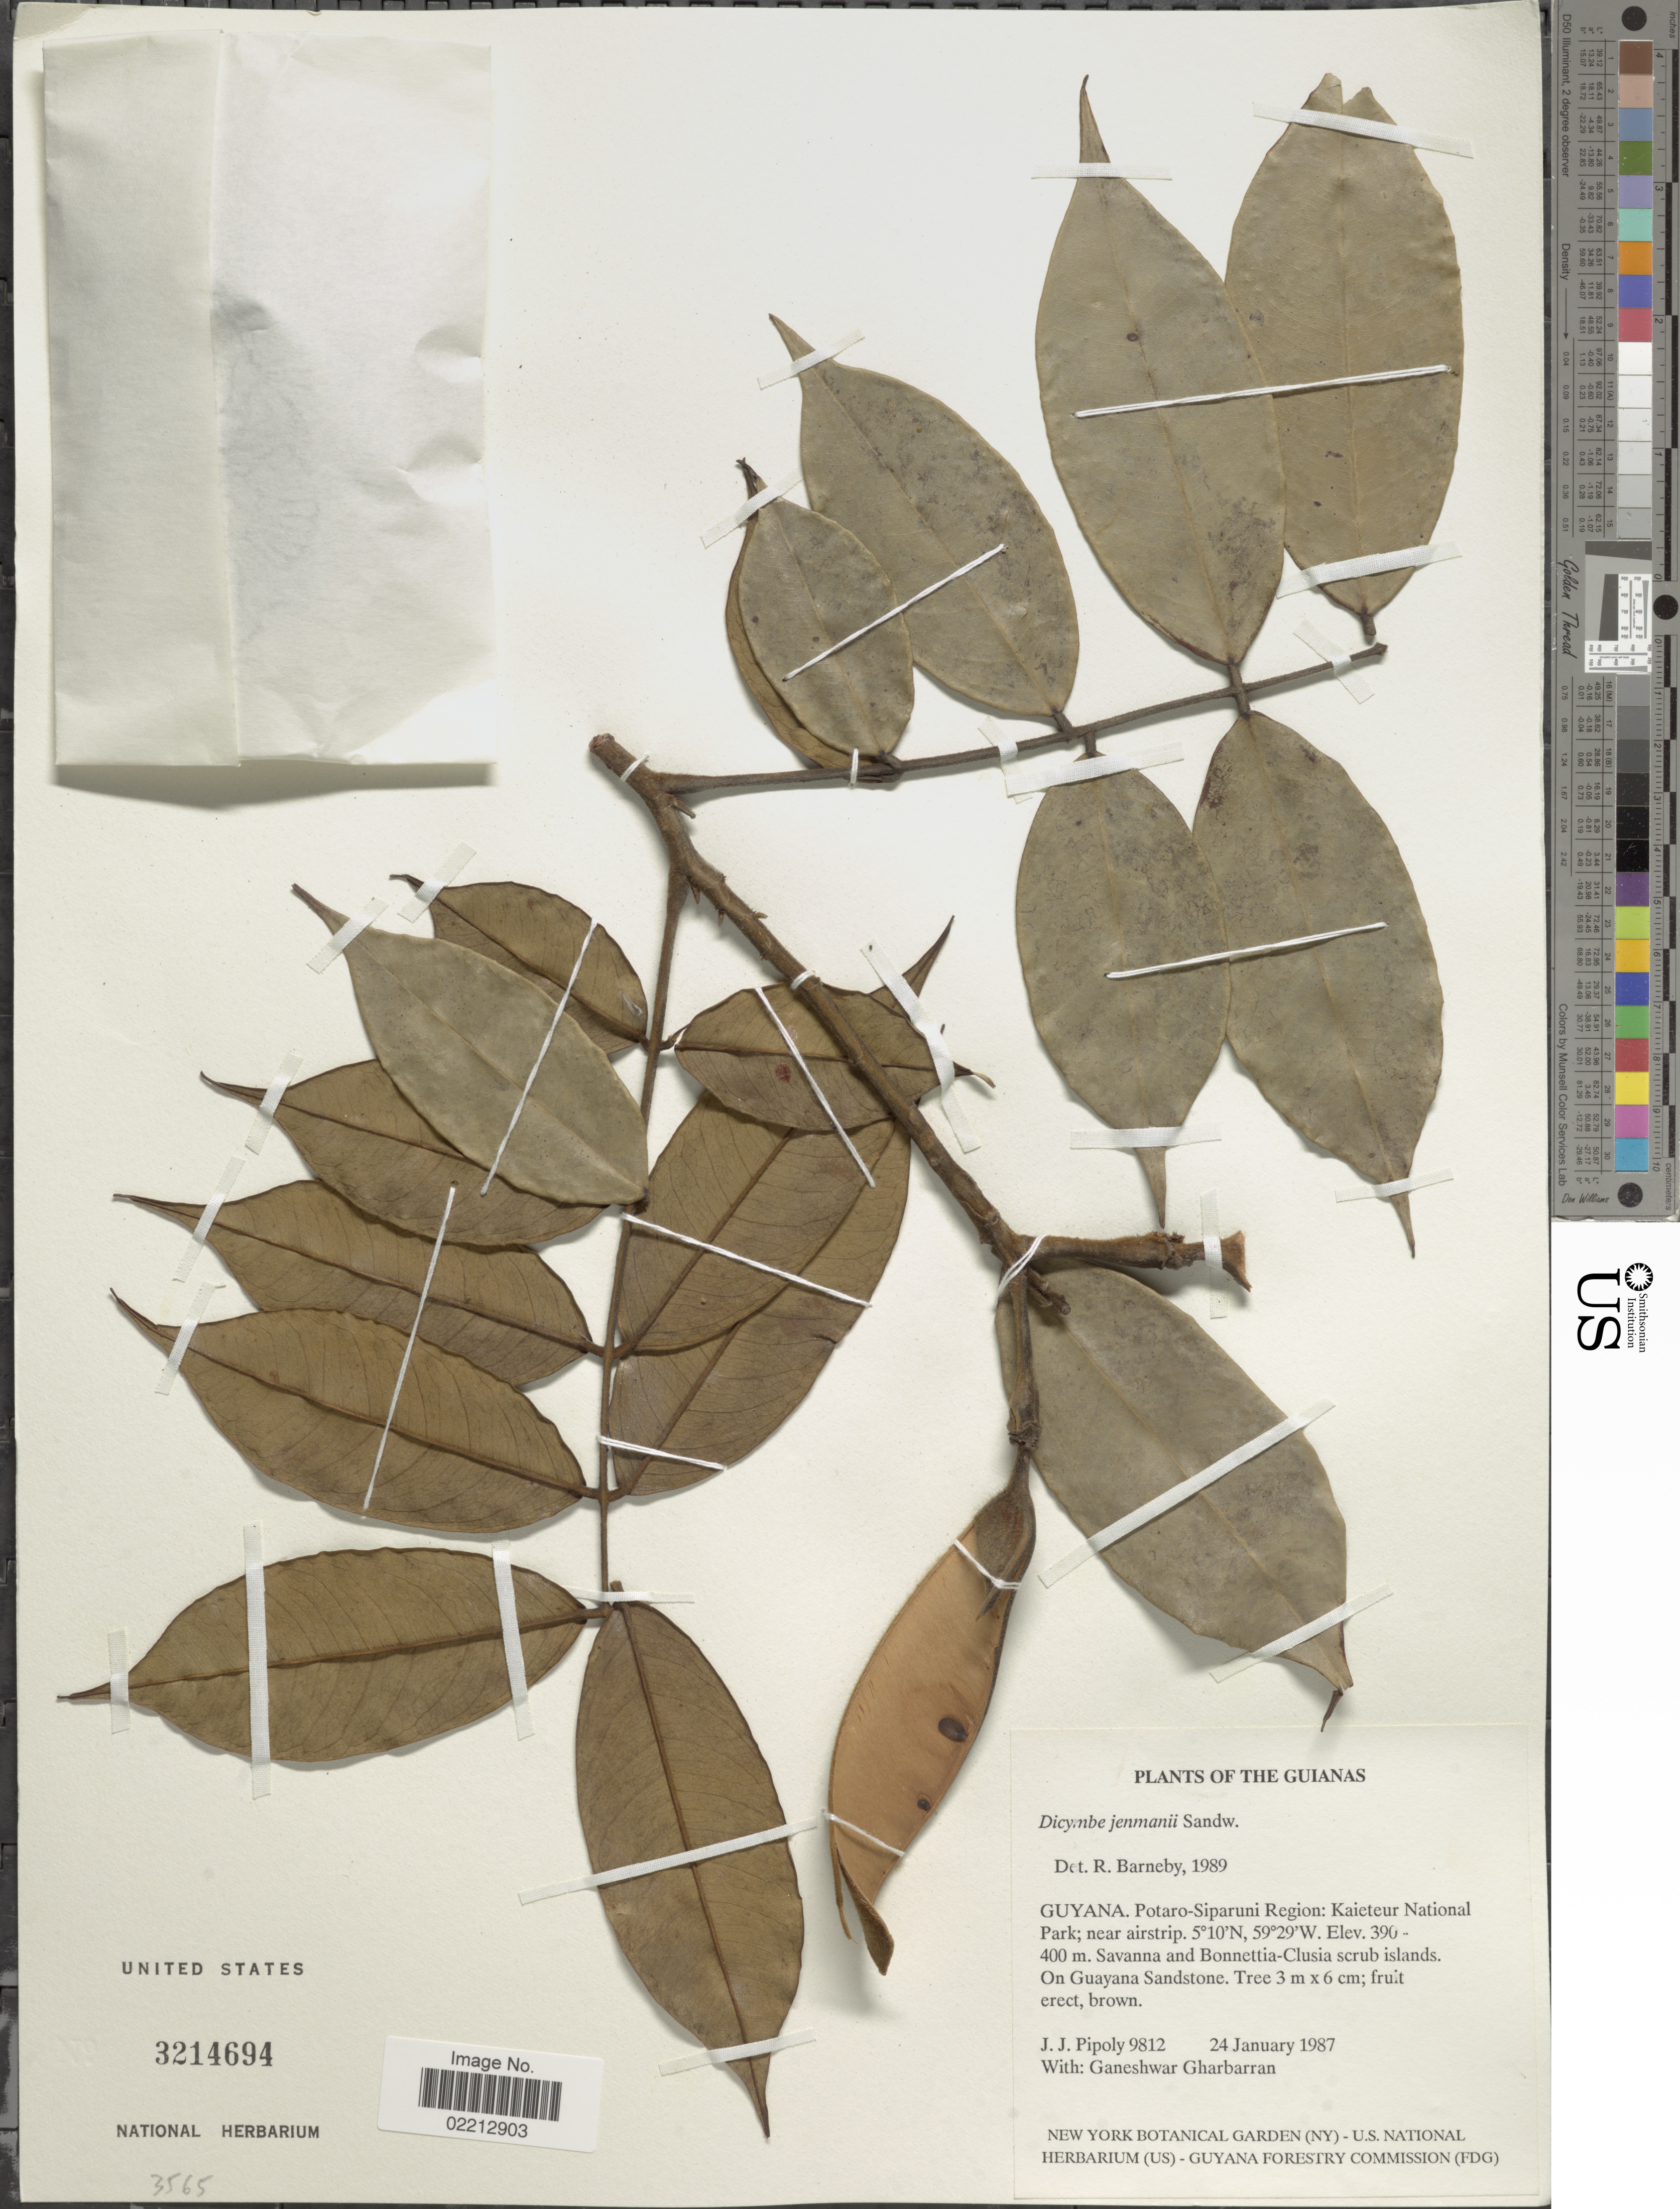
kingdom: Plantae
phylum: Tracheophyta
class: Magnoliopsida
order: Fabales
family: Fabaceae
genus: Dicymbe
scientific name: Dicymbe jenmanii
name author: Sandwith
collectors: J. J. Pipoly & G. Gharbarran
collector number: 9812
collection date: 1987-01-24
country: Guyana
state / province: Potaro-Siparuni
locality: Kaieteur National Park, near airstrip, Savanna and Bonnettia-Clusia scrub Islands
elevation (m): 390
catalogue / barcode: US 3214694